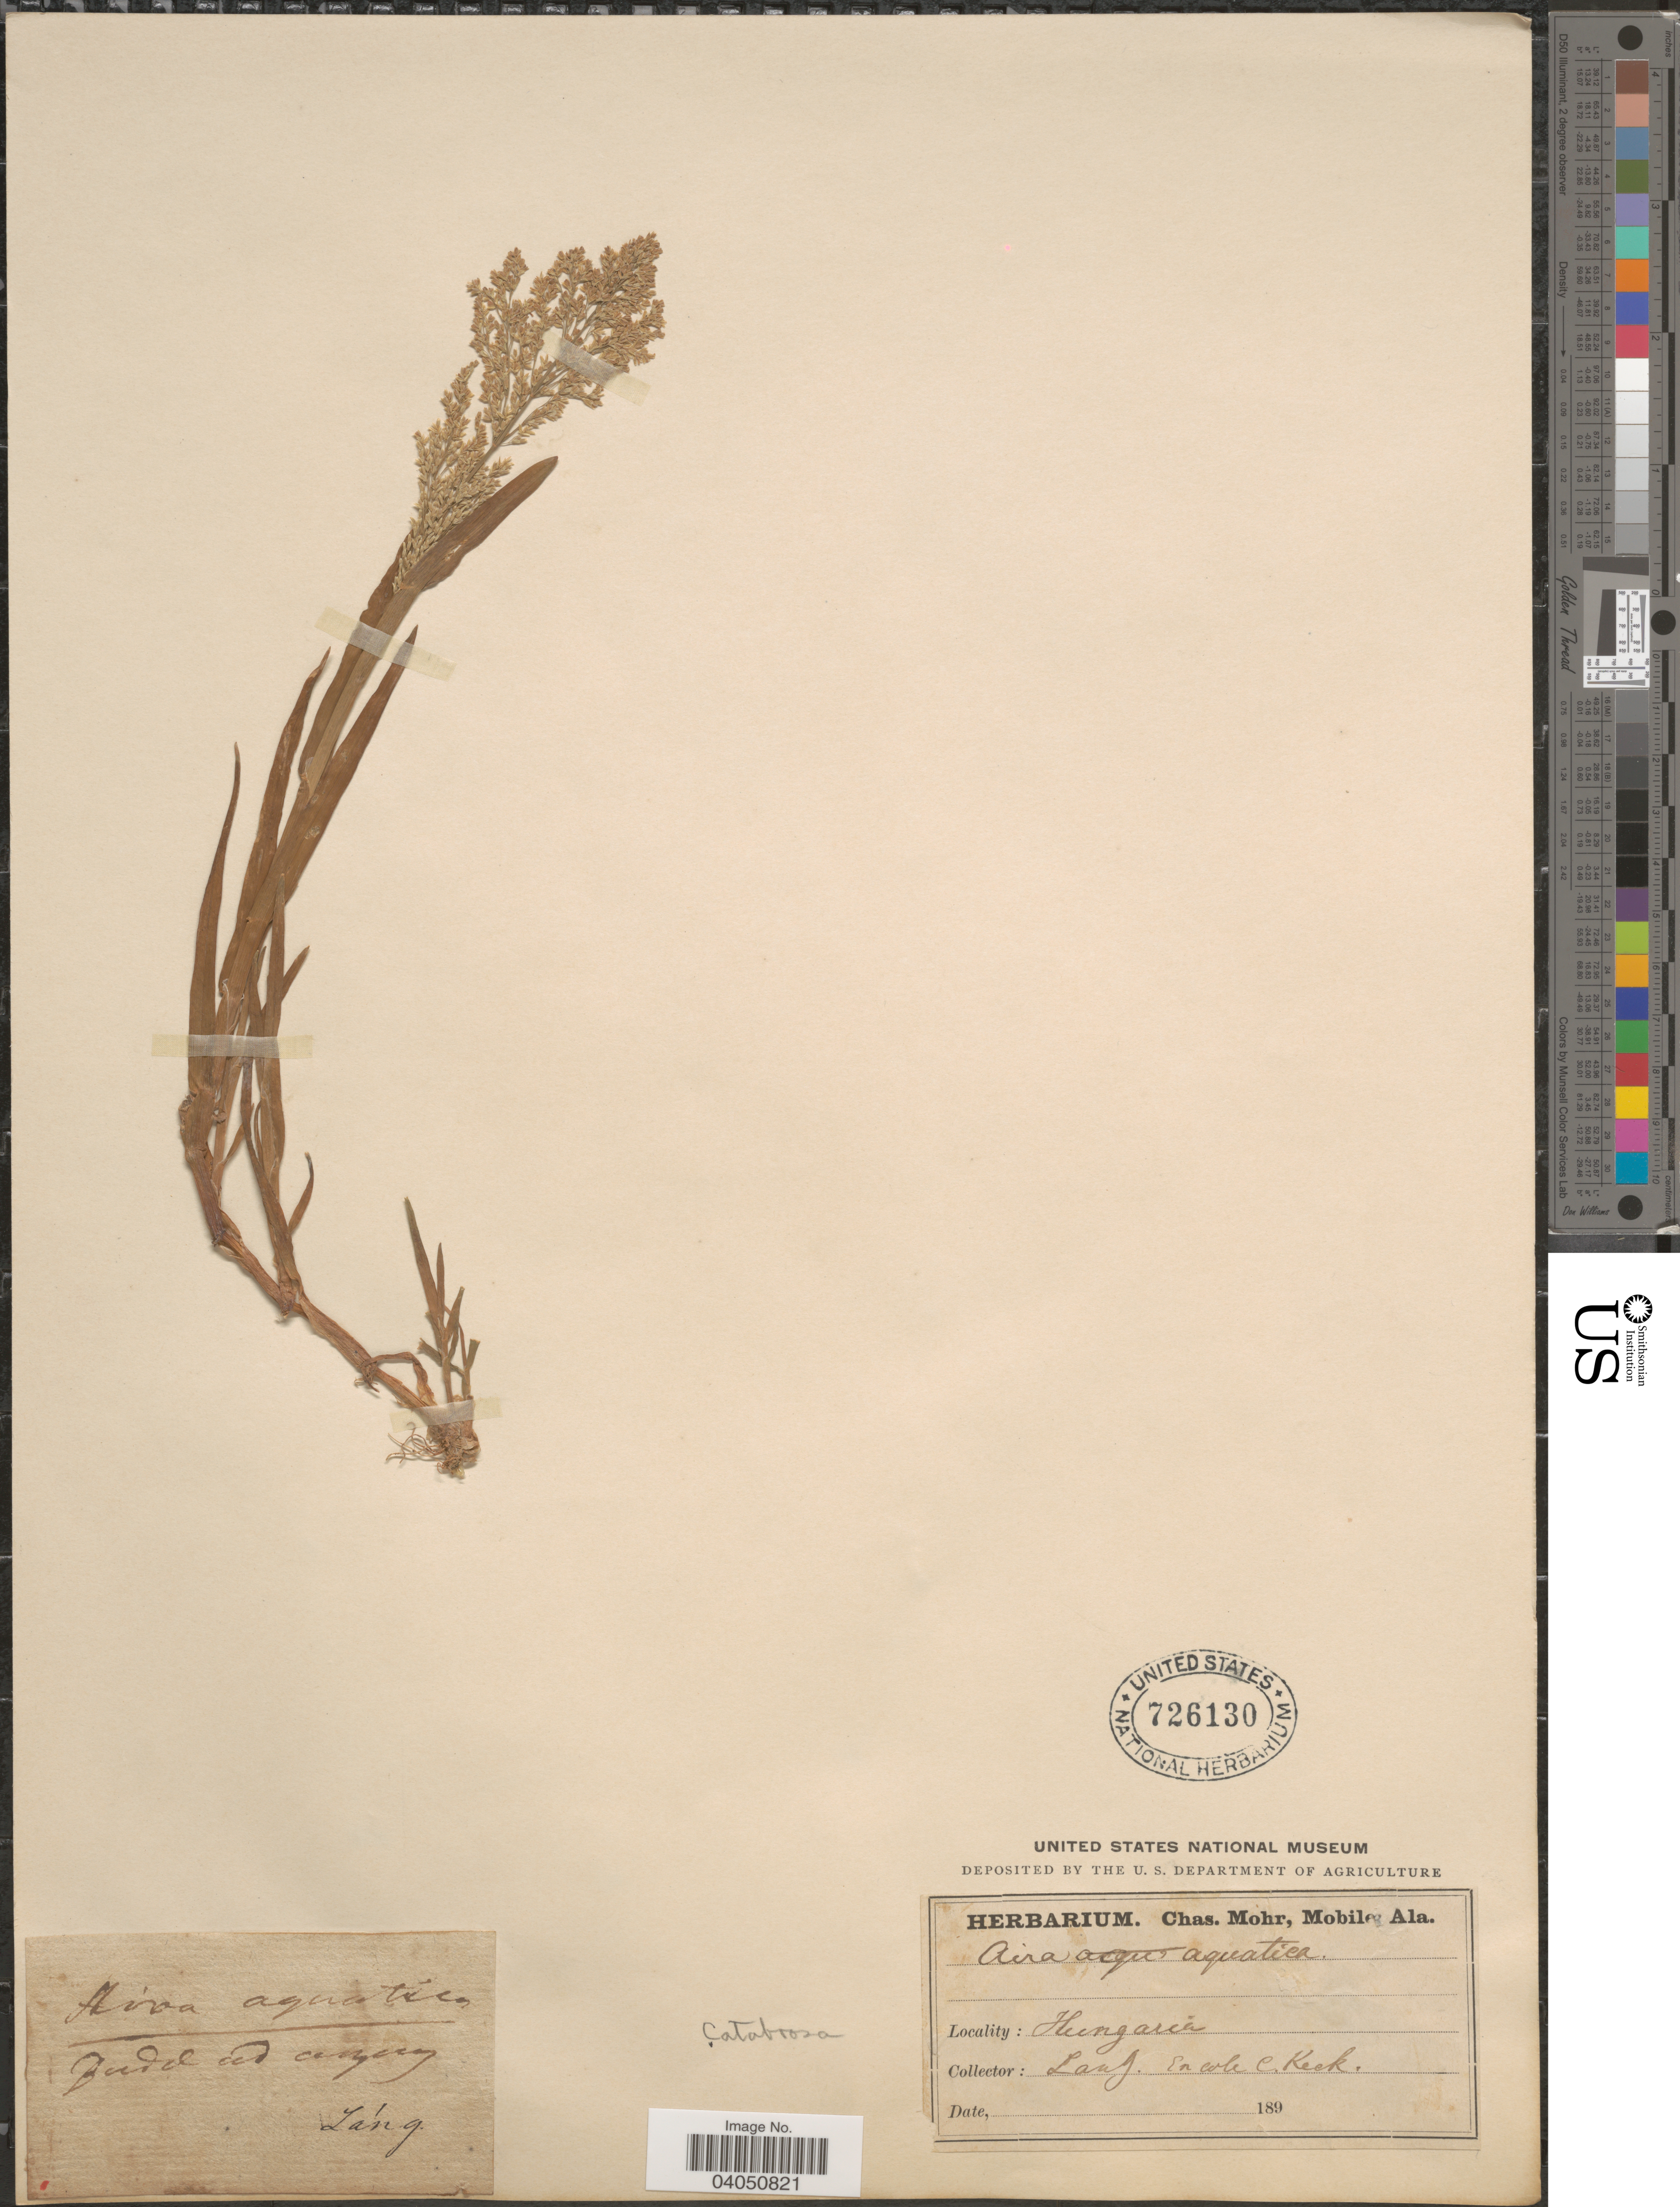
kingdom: Plantae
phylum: Tracheophyta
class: Liliopsida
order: Poales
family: Poaceae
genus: Catabrosa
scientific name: Catabrosa aquatica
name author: (L.) P. Beauv.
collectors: -- Lang & C. Keck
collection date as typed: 189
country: Hungary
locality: Burd ad cenzery. [interpreted] Hungaria.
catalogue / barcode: US 726130